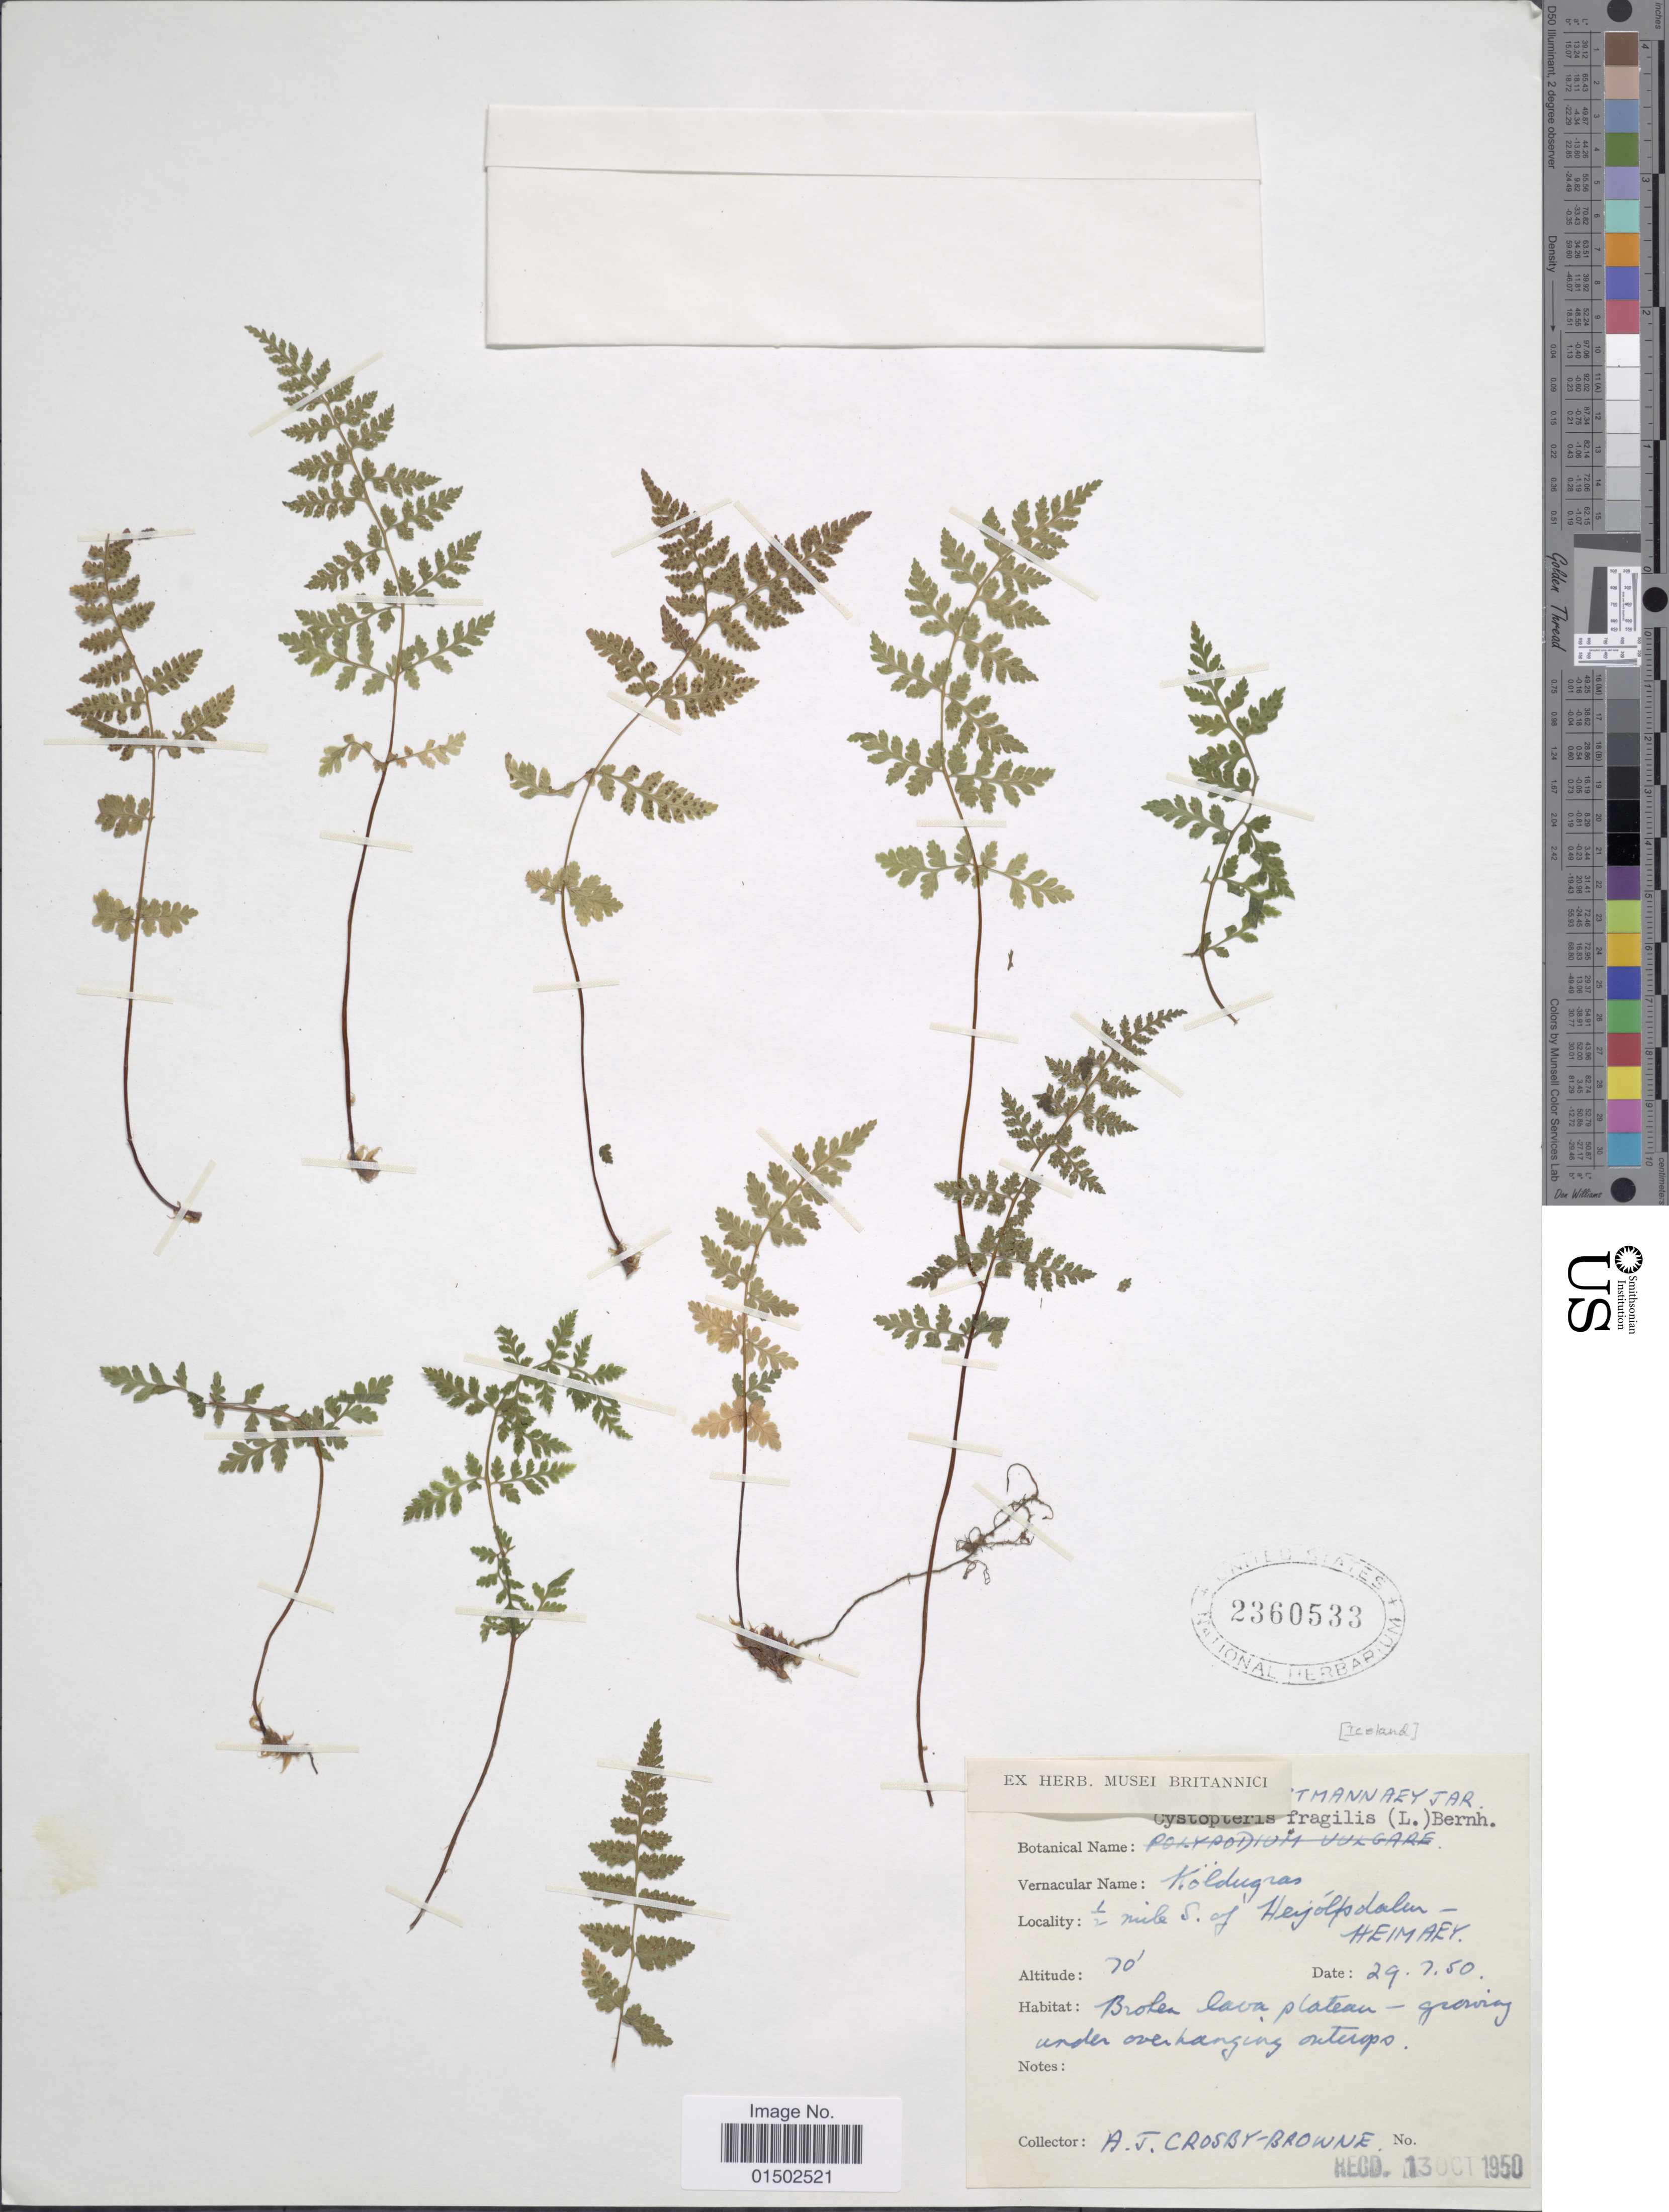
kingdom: Plantae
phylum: Tracheophyta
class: Polypodiopsida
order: Polypodiales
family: Cystopteridaceae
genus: Cystopteris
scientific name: Cystopteris fragilis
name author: (L.) Bernh.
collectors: A. Crosby-Browne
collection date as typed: Transcribed d/m/y: 29/7/50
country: Iceland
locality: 1/2 mile S. of Herjólfsdalur- Heimaey.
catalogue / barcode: US 2360533